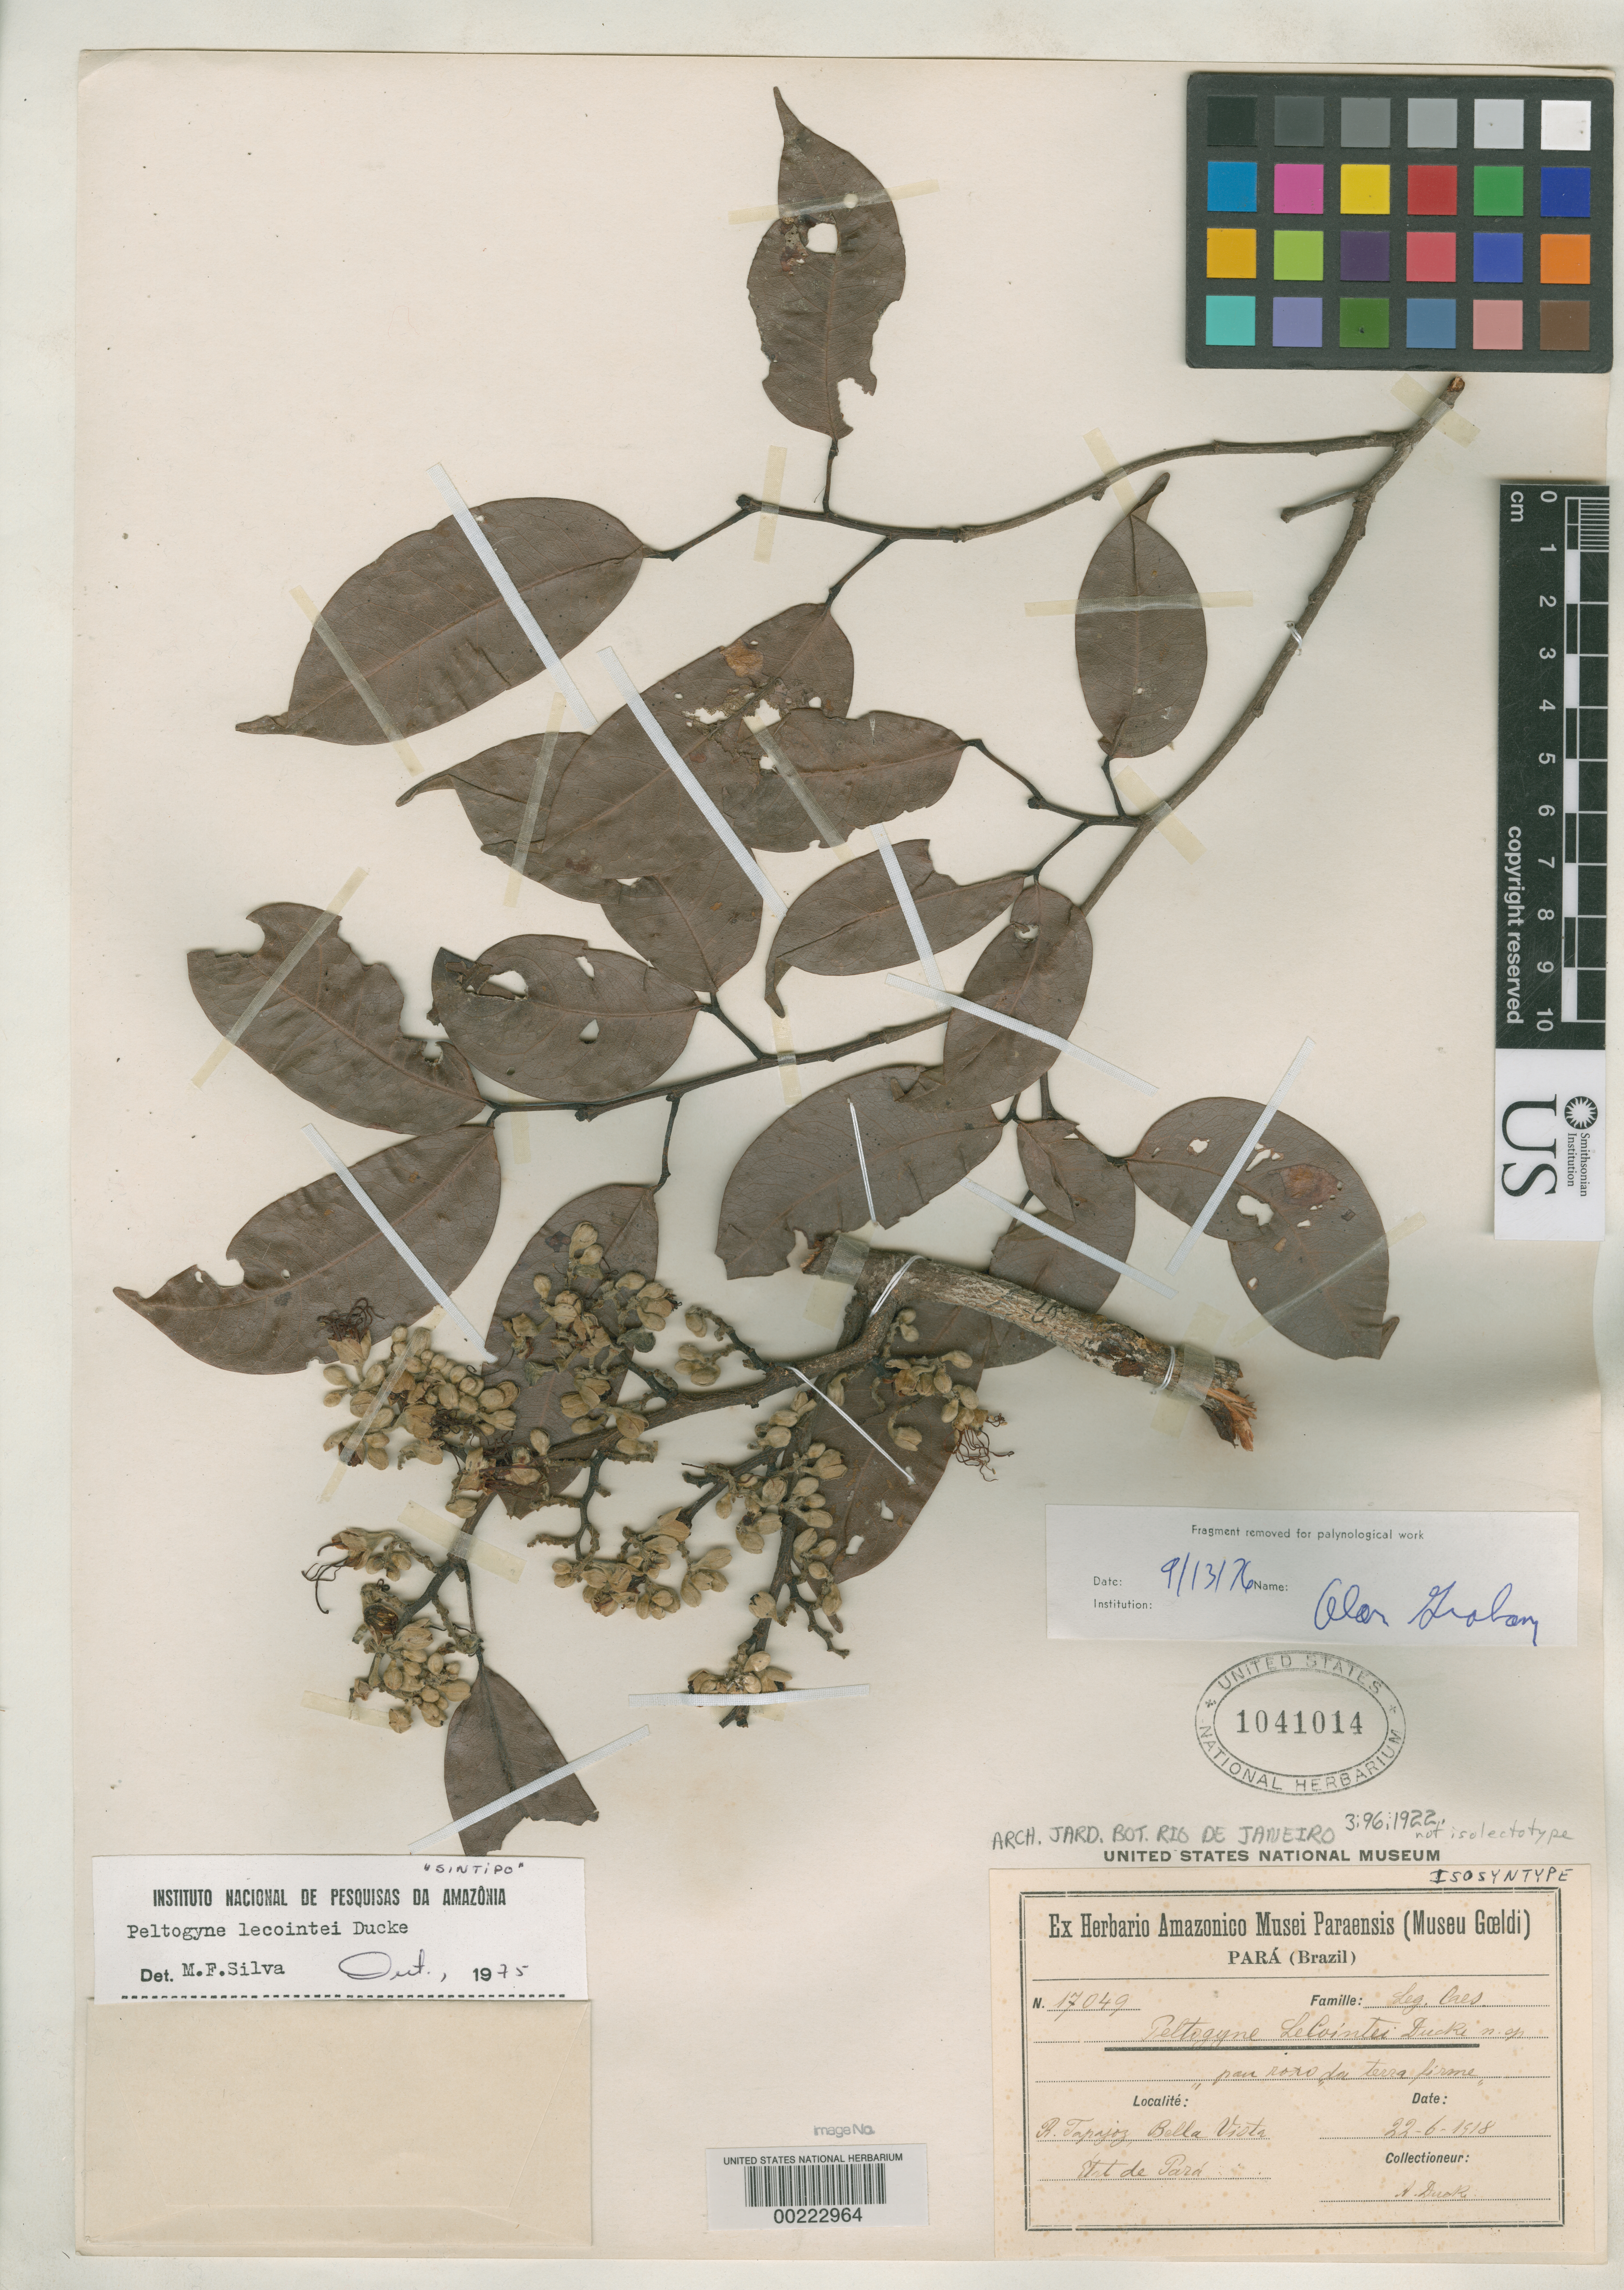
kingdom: Plantae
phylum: Tracheophyta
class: Magnoliopsida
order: Fabales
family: Fabaceae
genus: Peltogyne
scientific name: Peltogyne lecointei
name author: Ducke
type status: Isosyntype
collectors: A. Ducke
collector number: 17049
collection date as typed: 22 Jun 1918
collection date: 1918-06-22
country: Brazil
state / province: Pará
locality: Rio Tapajoz, Bella Vista.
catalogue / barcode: US 1041014